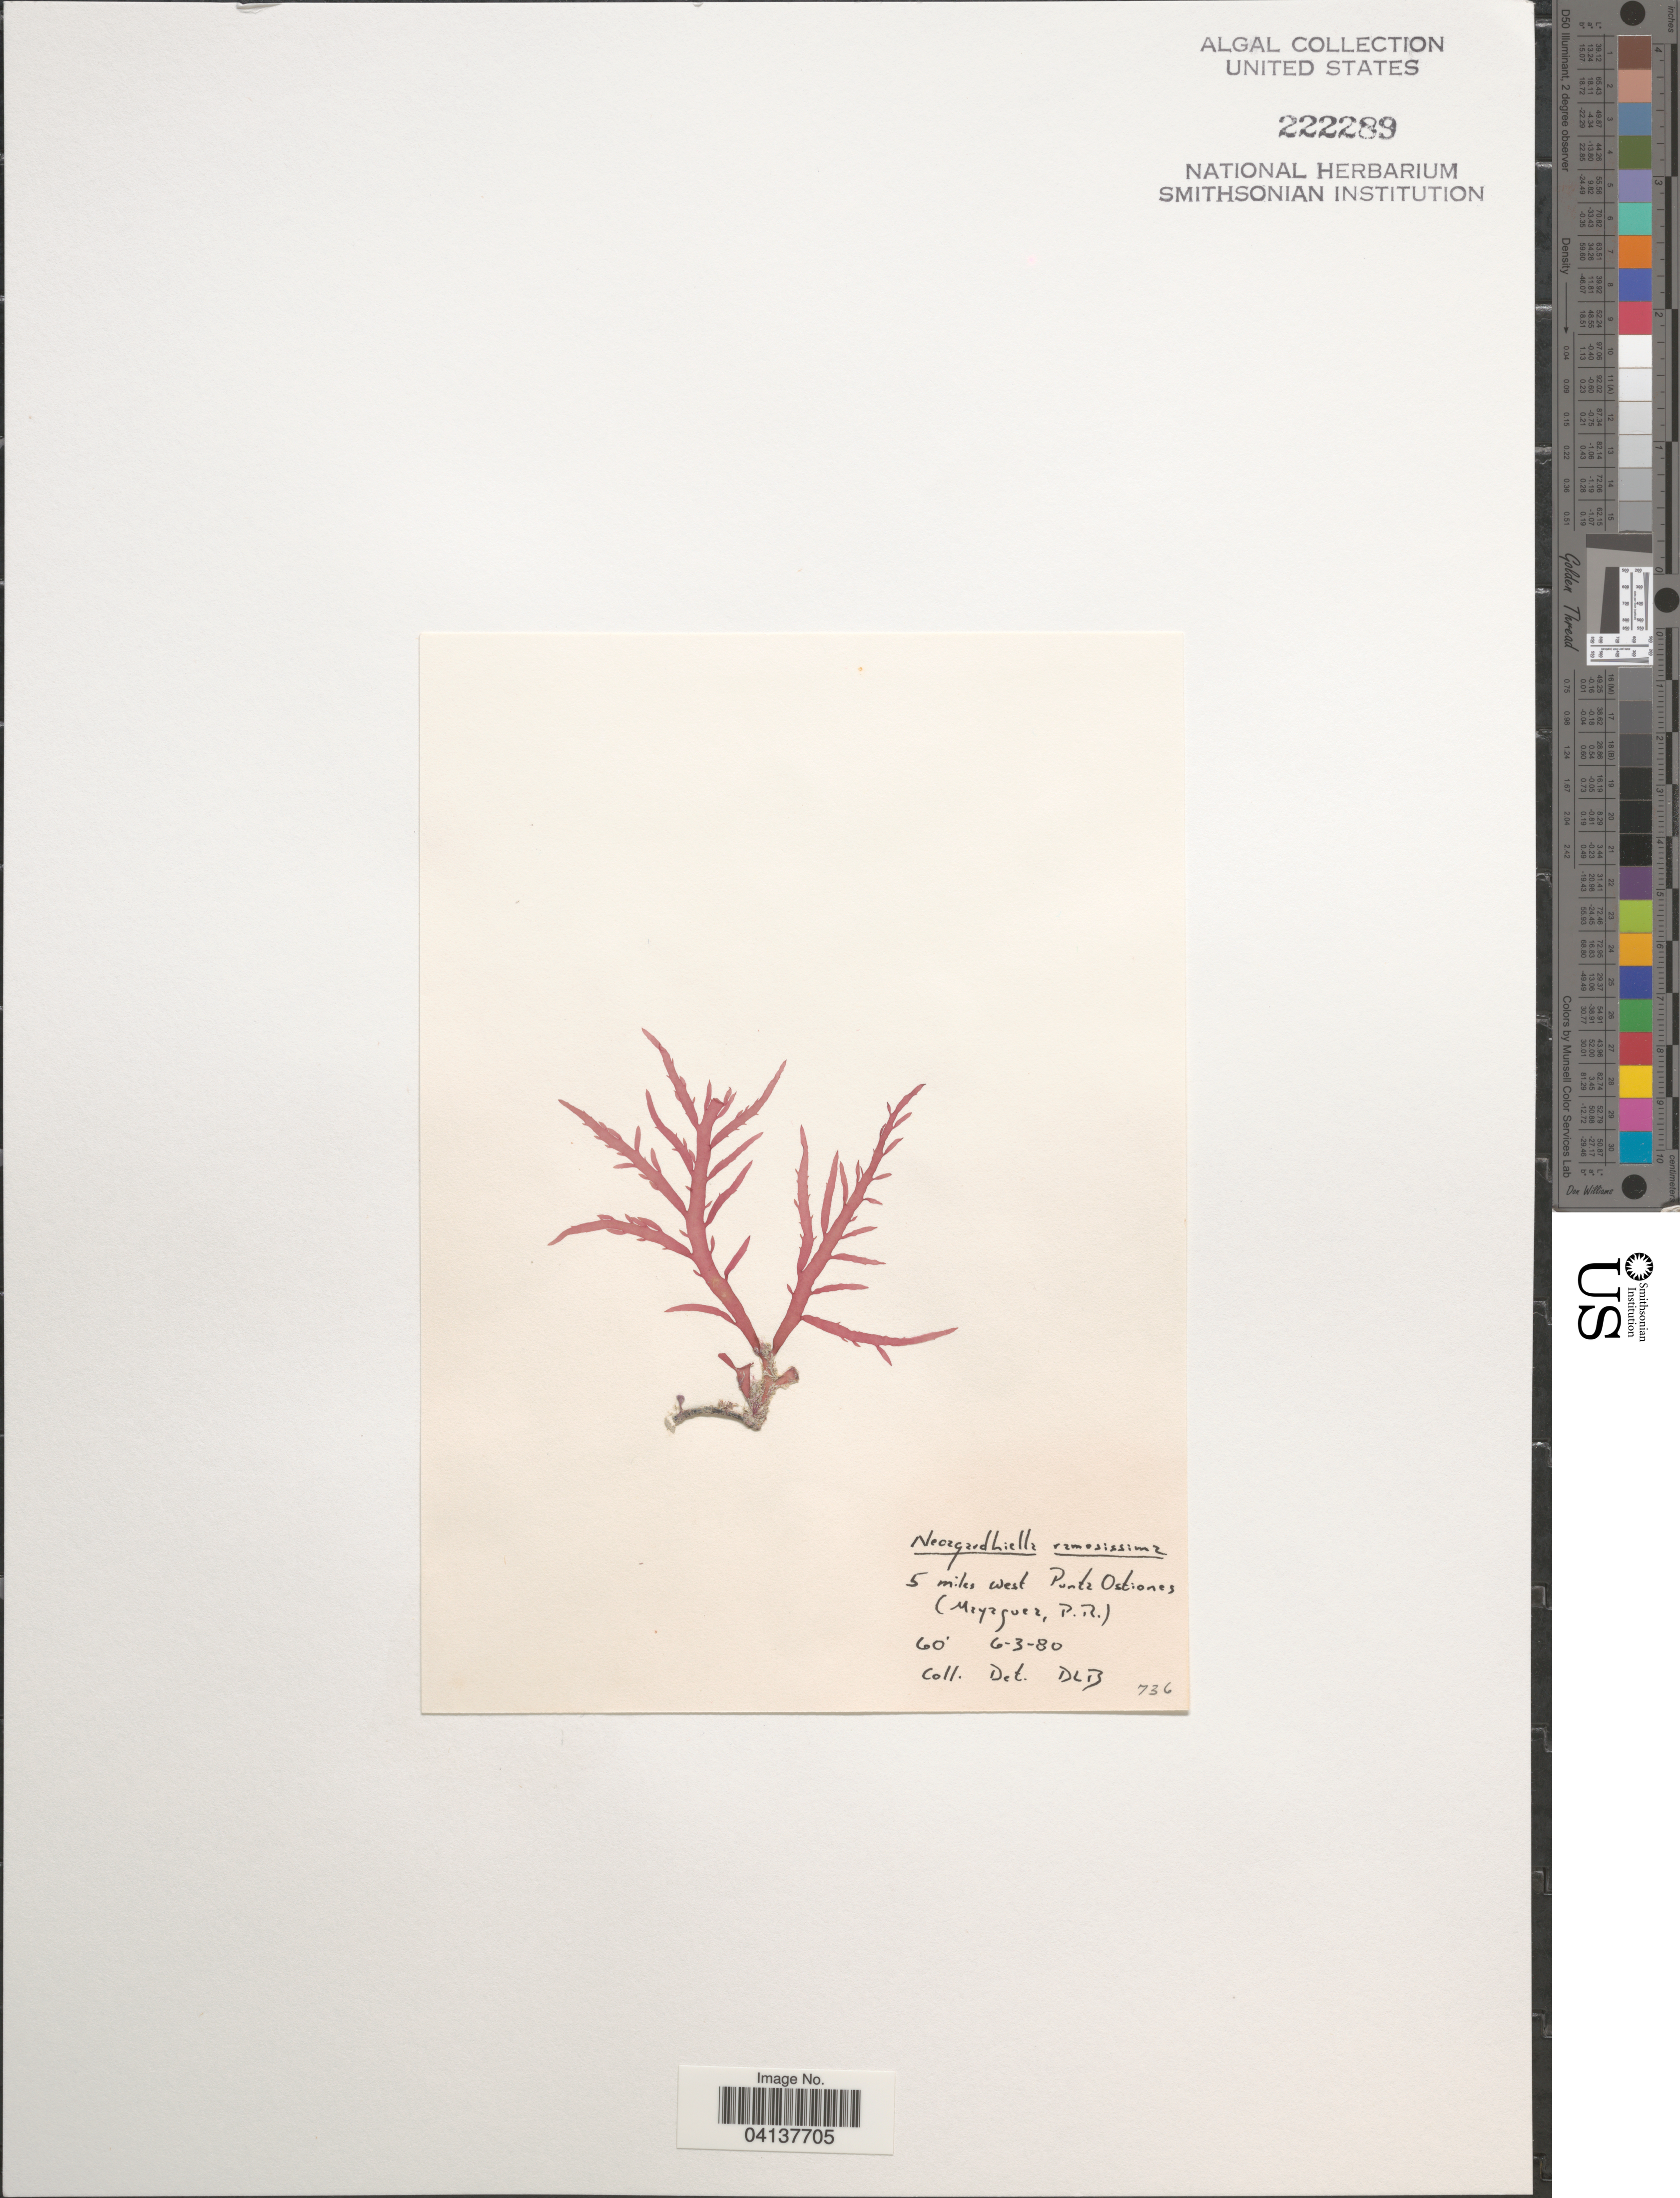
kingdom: Plantae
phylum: Rhodophyta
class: Florideophyceae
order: Gigartinales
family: Solieriaceae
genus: Agardhiella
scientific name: Agardhiella ramosissima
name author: (Harv.) Kylin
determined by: Algae name updating Project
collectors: D. L. B.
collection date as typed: Transcribed d/m/y: 6/3/80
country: Puerto Rico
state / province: Mayagüez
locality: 5 miles west Punta Ostiones.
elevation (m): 18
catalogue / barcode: US 222289